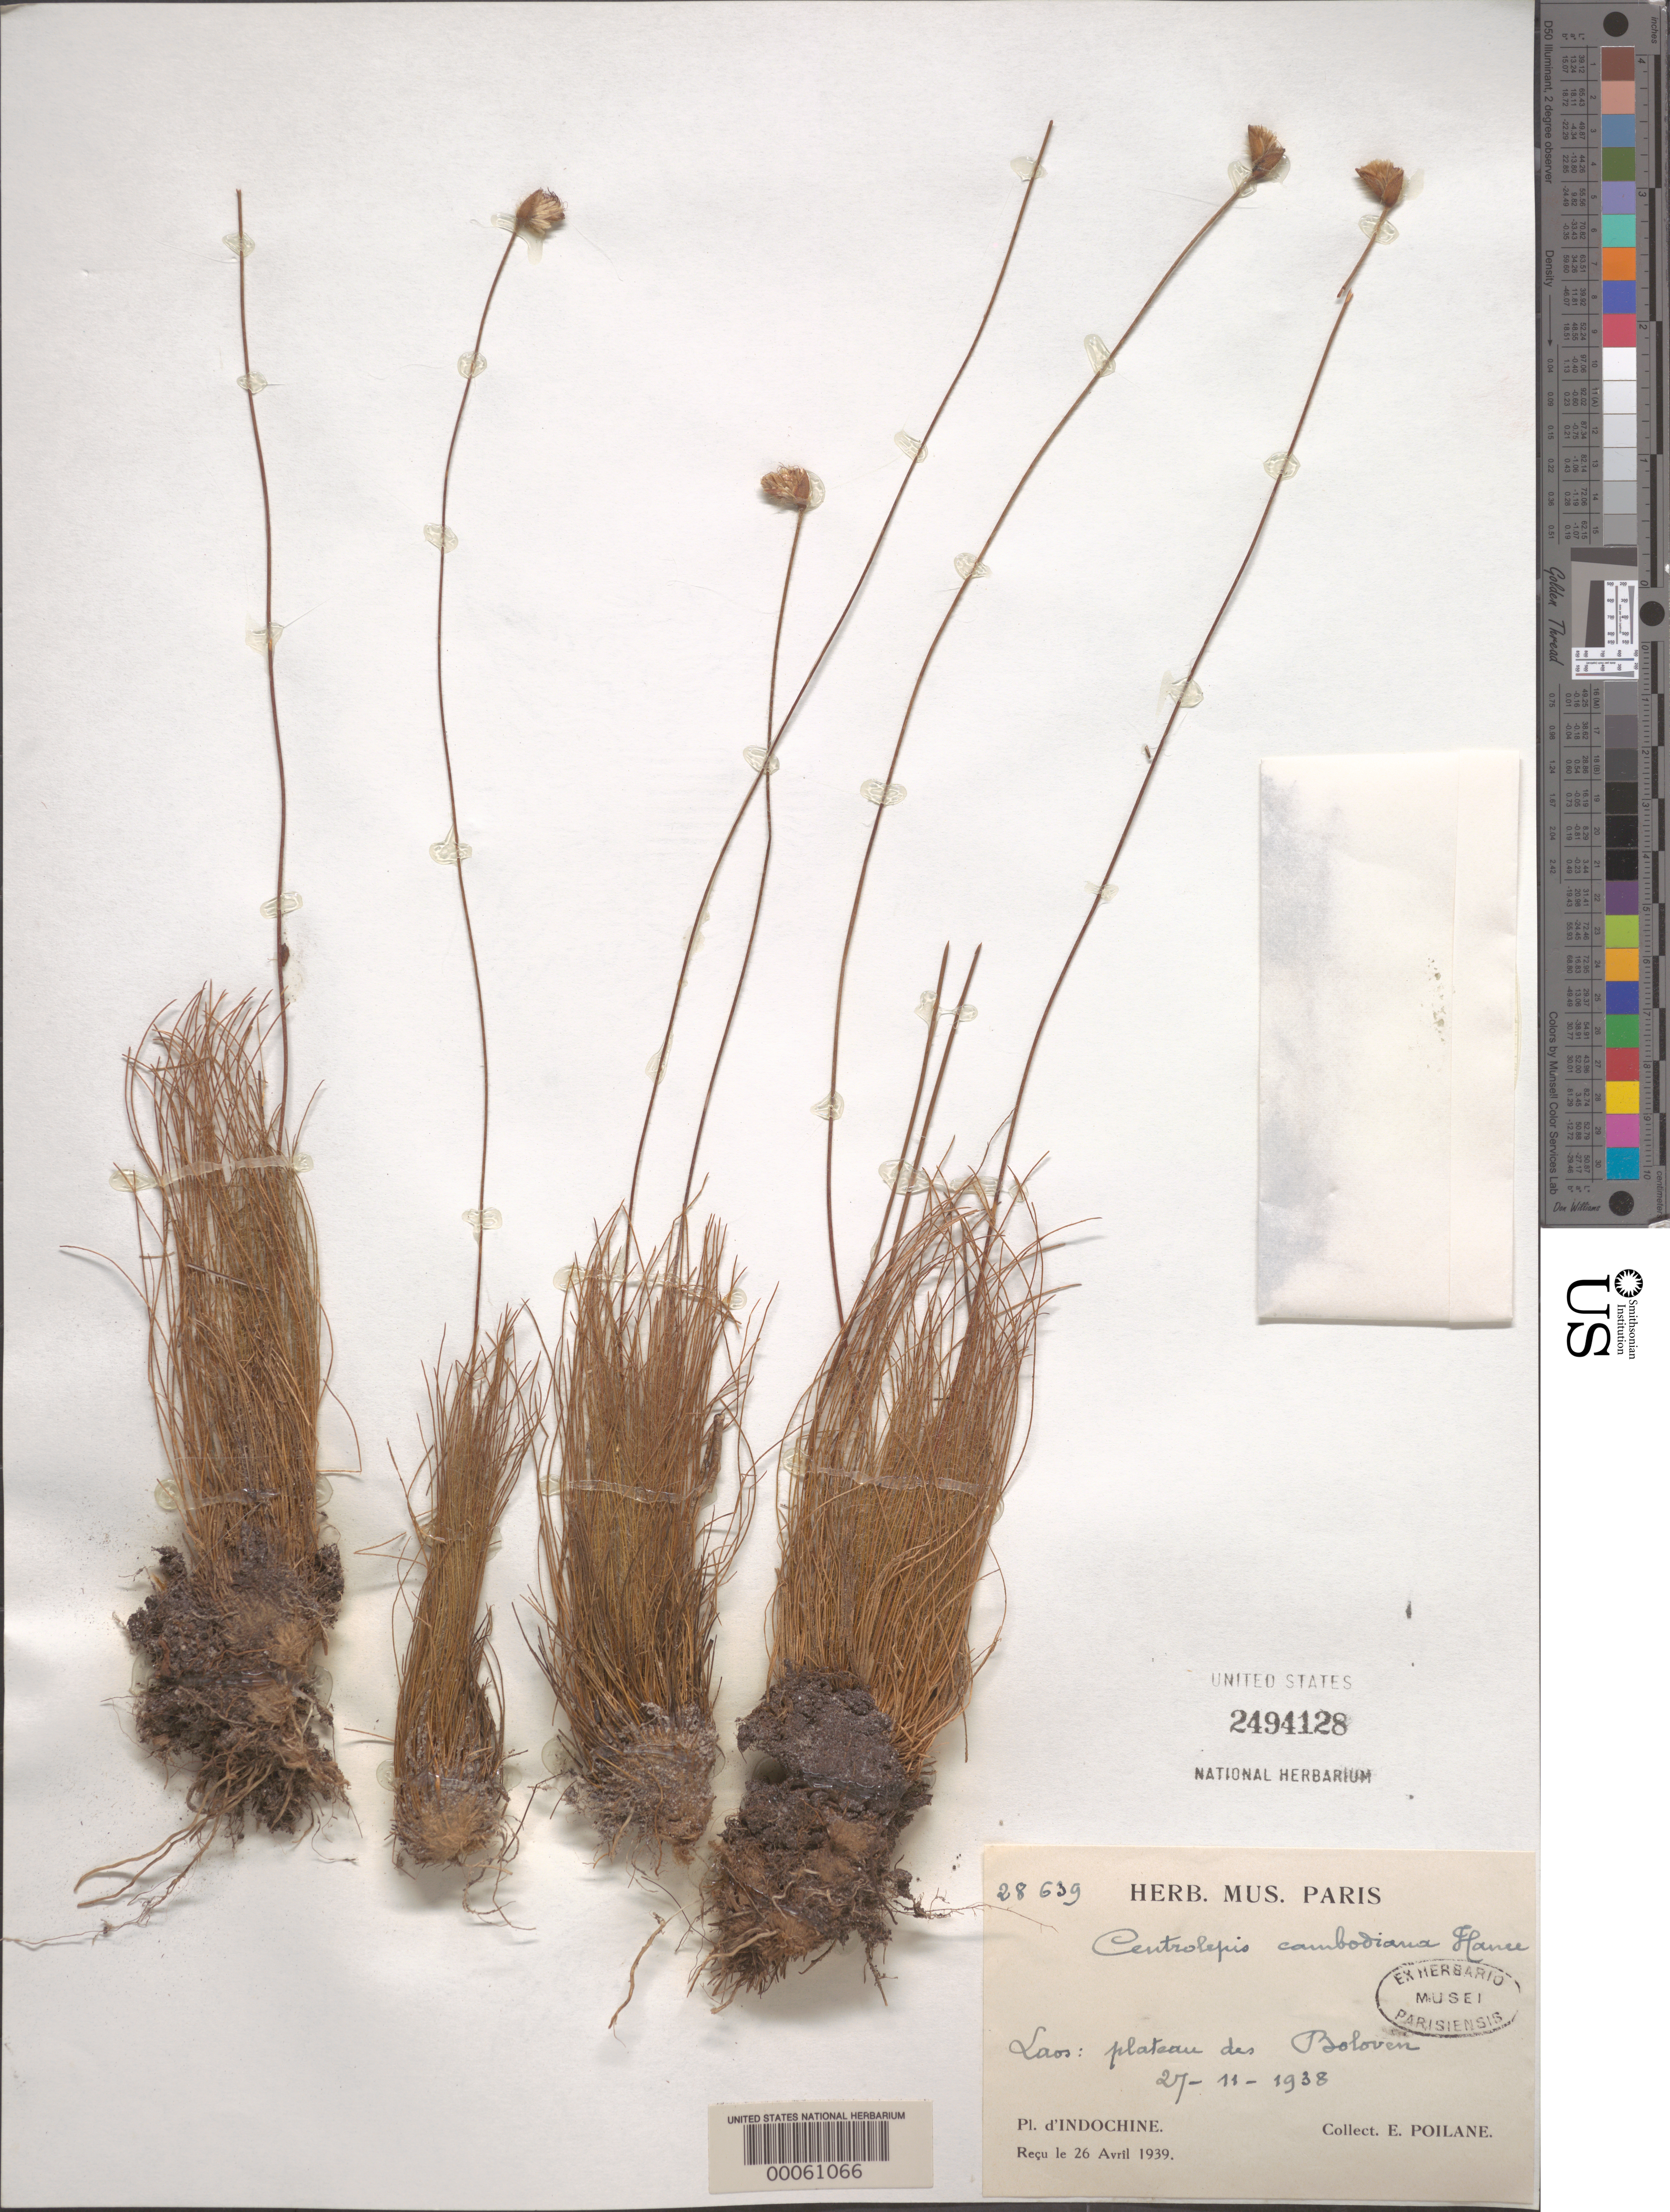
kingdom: Plantae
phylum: Tracheophyta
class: Liliopsida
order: Poales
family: Restionaceae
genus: Centrolepis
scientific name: Centrolepis cambodiana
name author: Hance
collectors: E. Poilane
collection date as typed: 27 Nov 1938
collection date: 1938-11-27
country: Laos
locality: Plateau des Boloven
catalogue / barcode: US 2494128